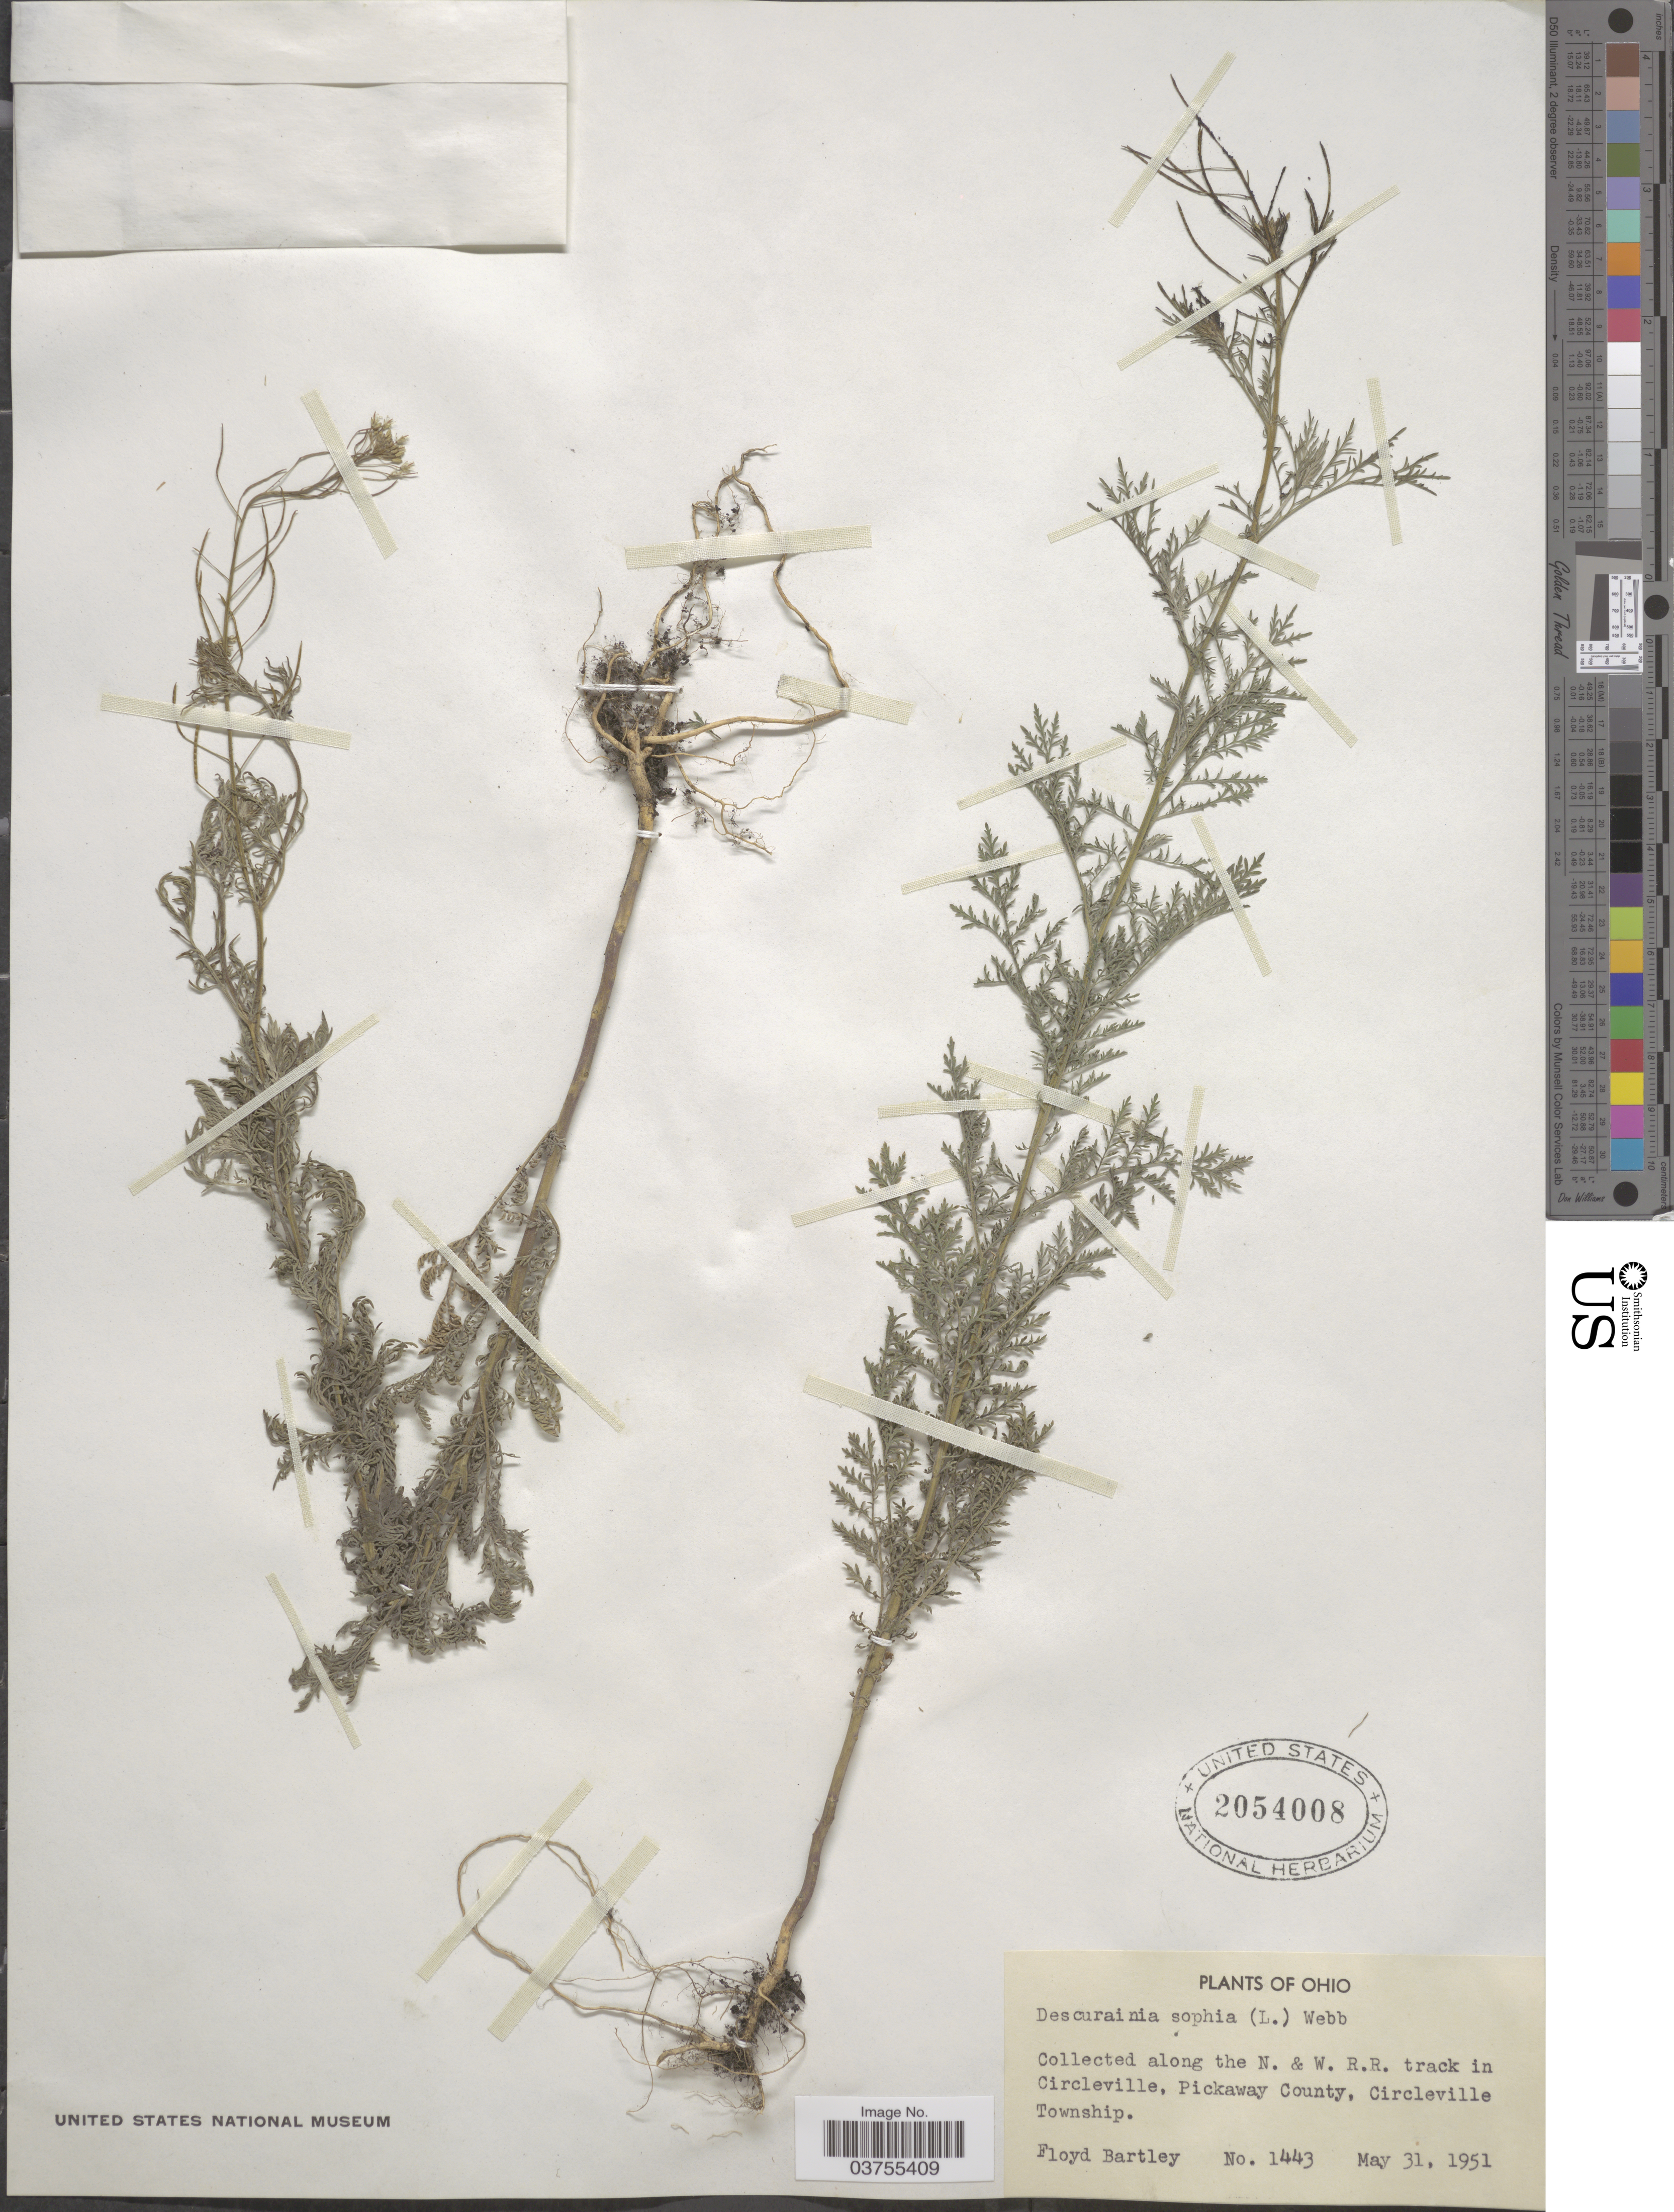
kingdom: Plantae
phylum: Tracheophyta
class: Magnoliopsida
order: Brassicales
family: Brassicaceae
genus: Descurainia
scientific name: Descurainia sophia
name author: (L.) Webb ex Prantl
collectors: F. Bartley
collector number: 1443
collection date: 1951-05-31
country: United States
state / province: Ohio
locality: Along the N. & W. R.R. track in Circleville, Oickaway County, Circleville Township.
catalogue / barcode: US 2054008